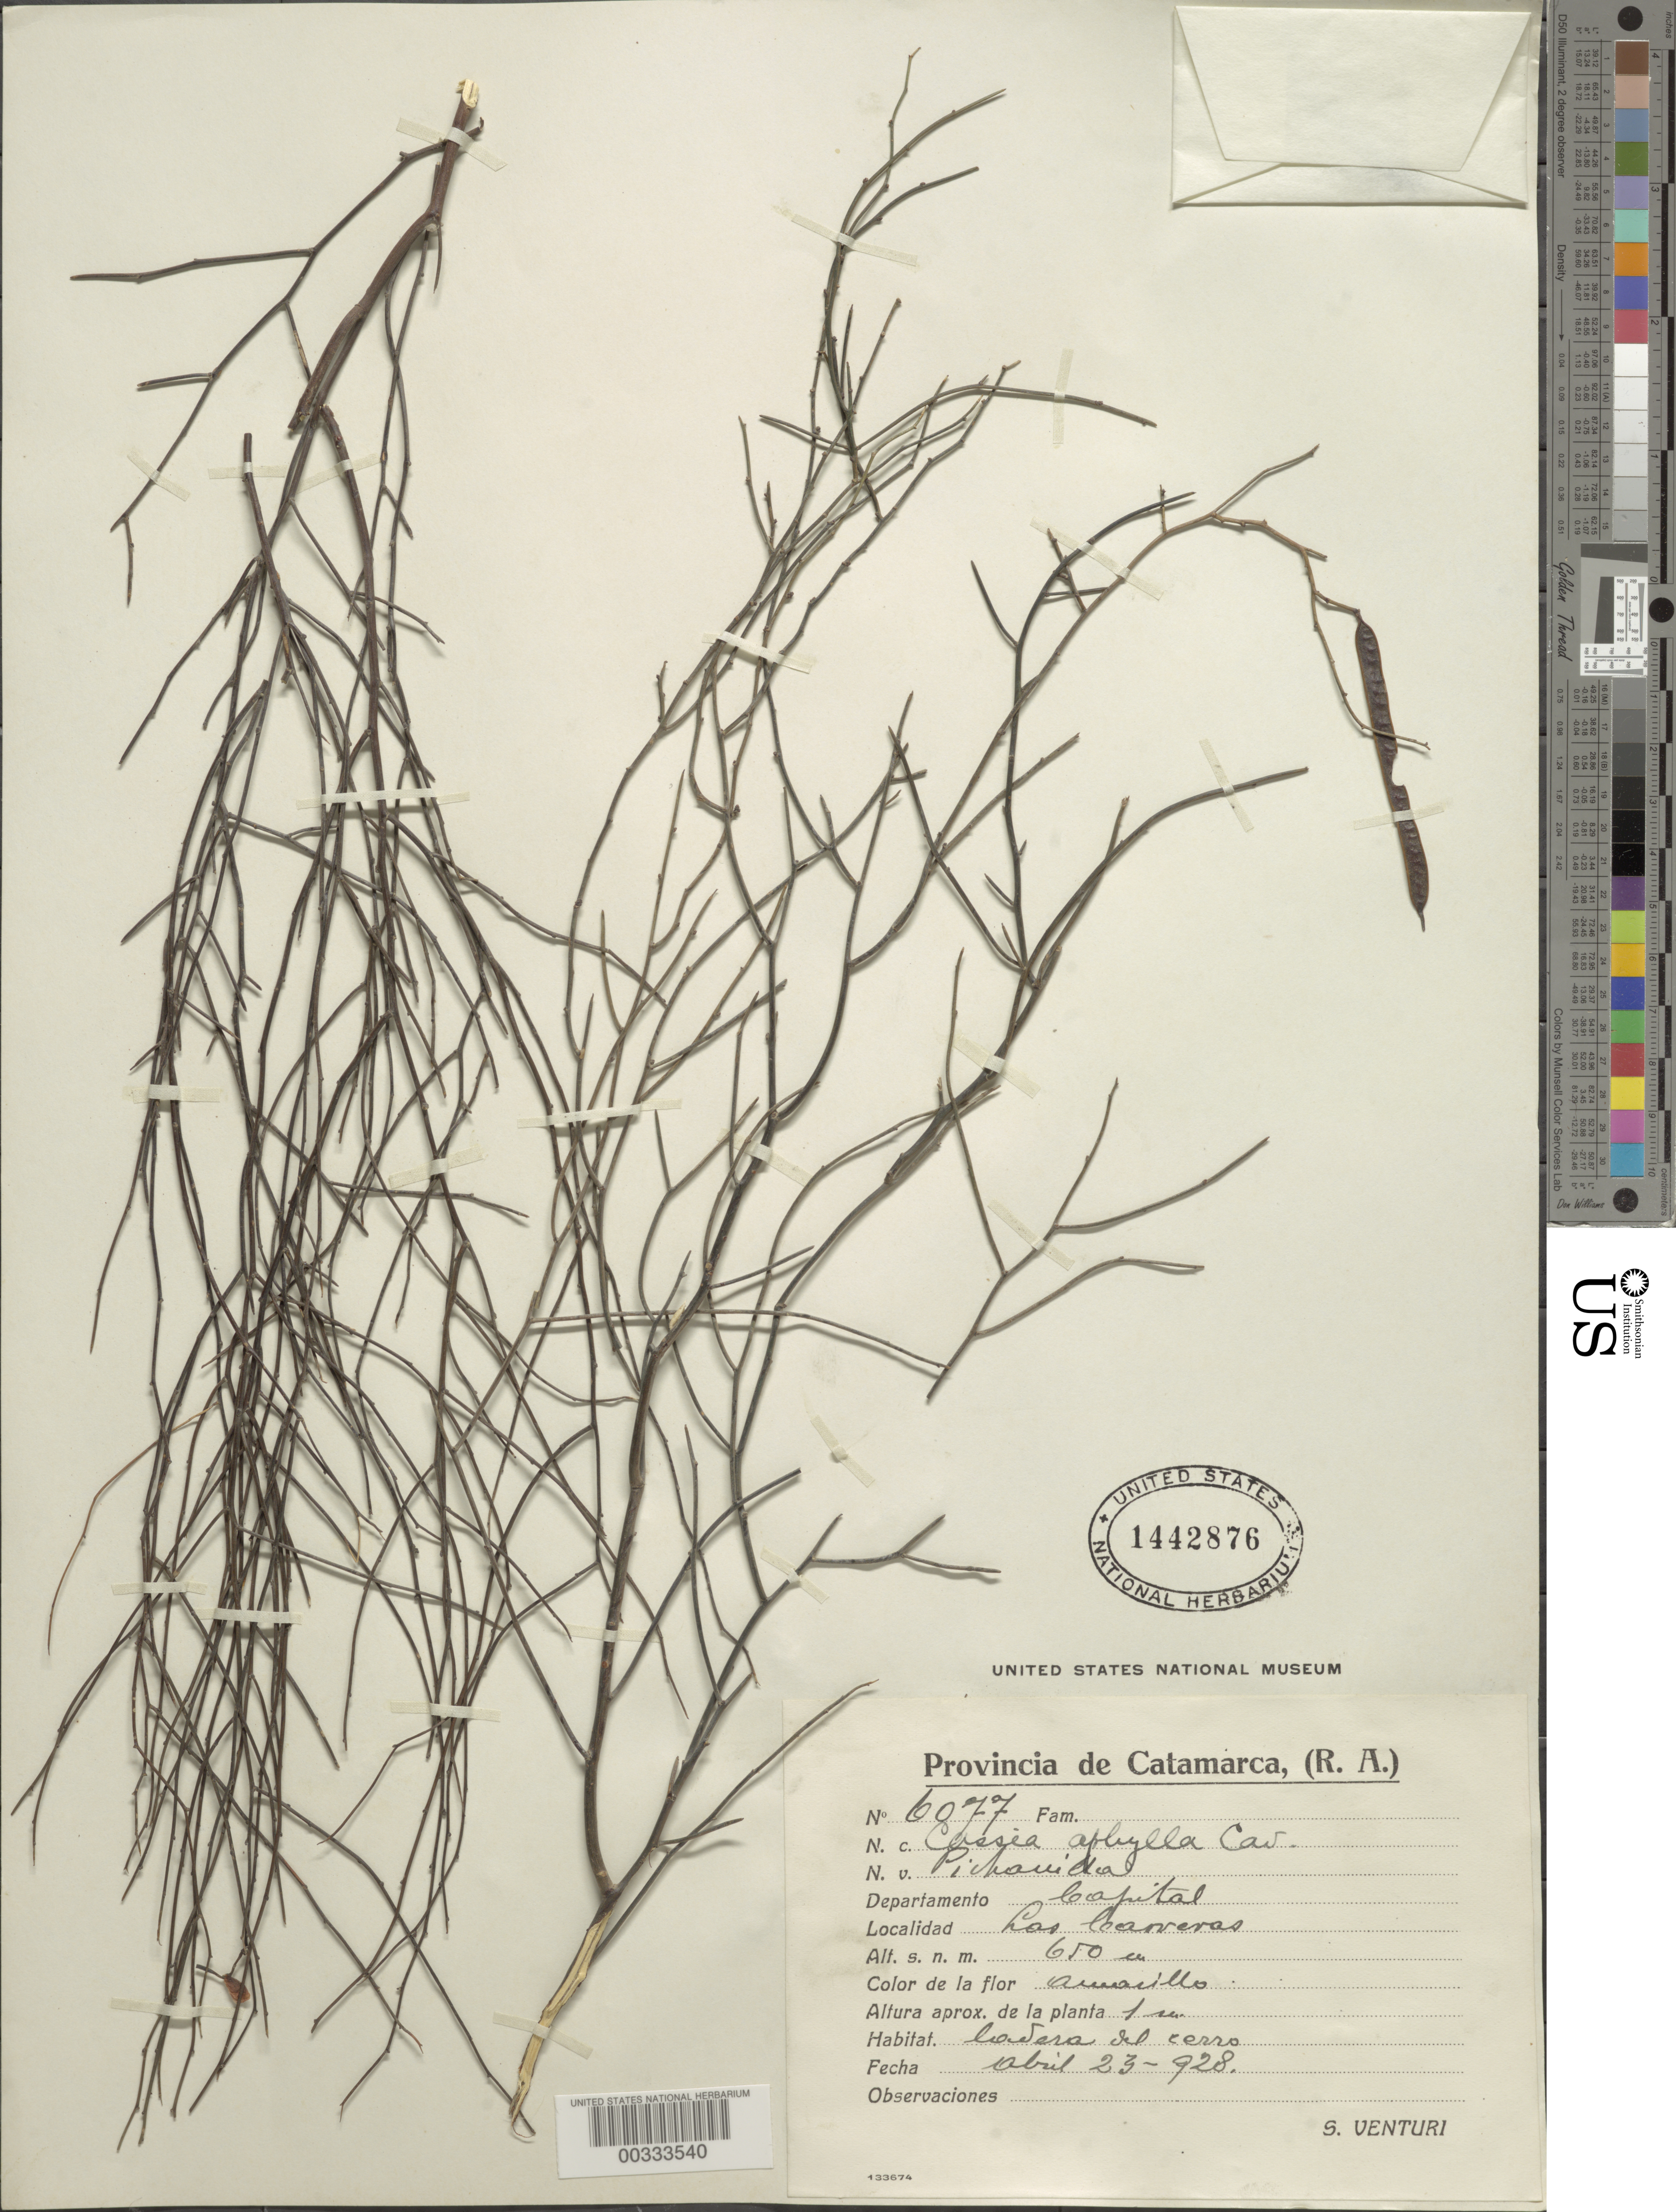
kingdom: Plantae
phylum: Tracheophyta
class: Magnoliopsida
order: Fabales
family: Fabaceae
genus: Senna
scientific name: Senna aphylla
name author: (Cav.) H.S. Irwin & Barneby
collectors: S. Venturi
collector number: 6077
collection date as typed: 23 Apr 1928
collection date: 1928-04-23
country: Argentina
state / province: Catamarca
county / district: Capital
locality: Los Canevas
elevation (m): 650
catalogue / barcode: US 1442876